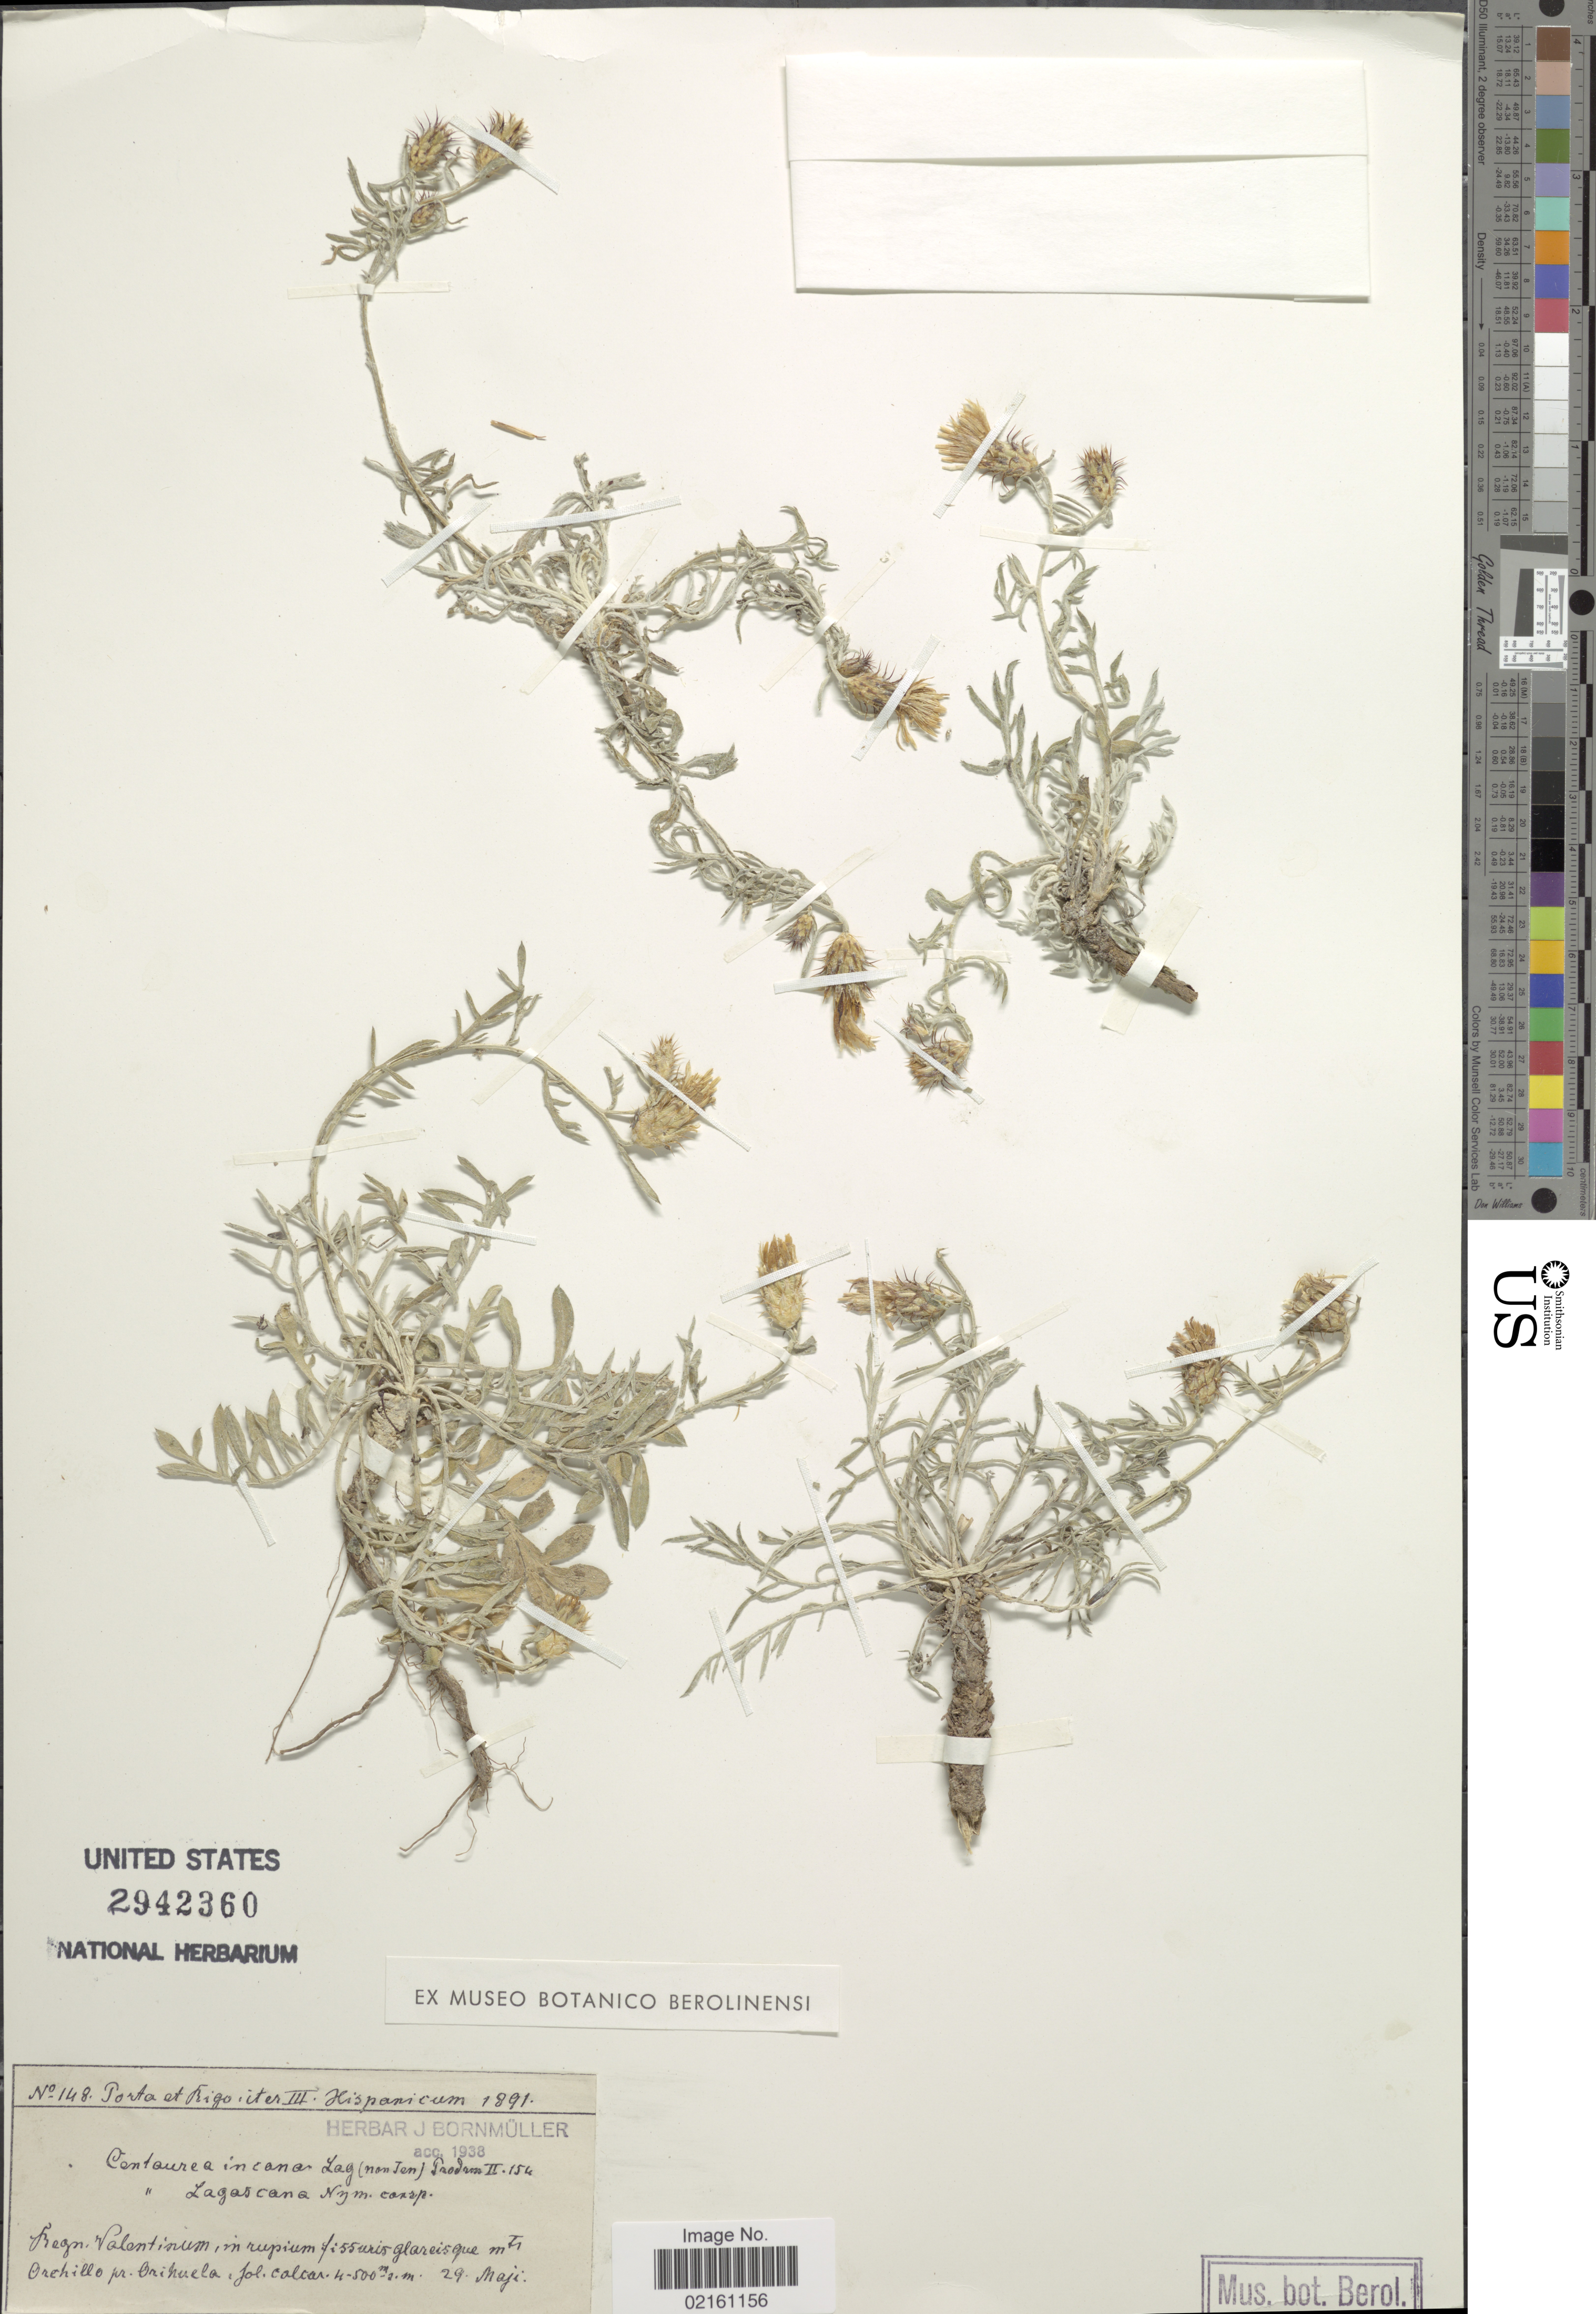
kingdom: Plantae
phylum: Tracheophyta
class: Magnoliopsida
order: Asterales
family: Asteraceae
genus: Centaurea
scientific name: Centaurea resupinata subsp. lagascae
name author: (Nyman) Fern. Casas & Sussana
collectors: -- Porta & -- Rigo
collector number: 148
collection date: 1891-05-29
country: Spain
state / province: Valenciana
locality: Regn. Valentinum, Mts Orchillo (Hurchillo) pr. Orihuela.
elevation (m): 400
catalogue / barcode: US 2942360